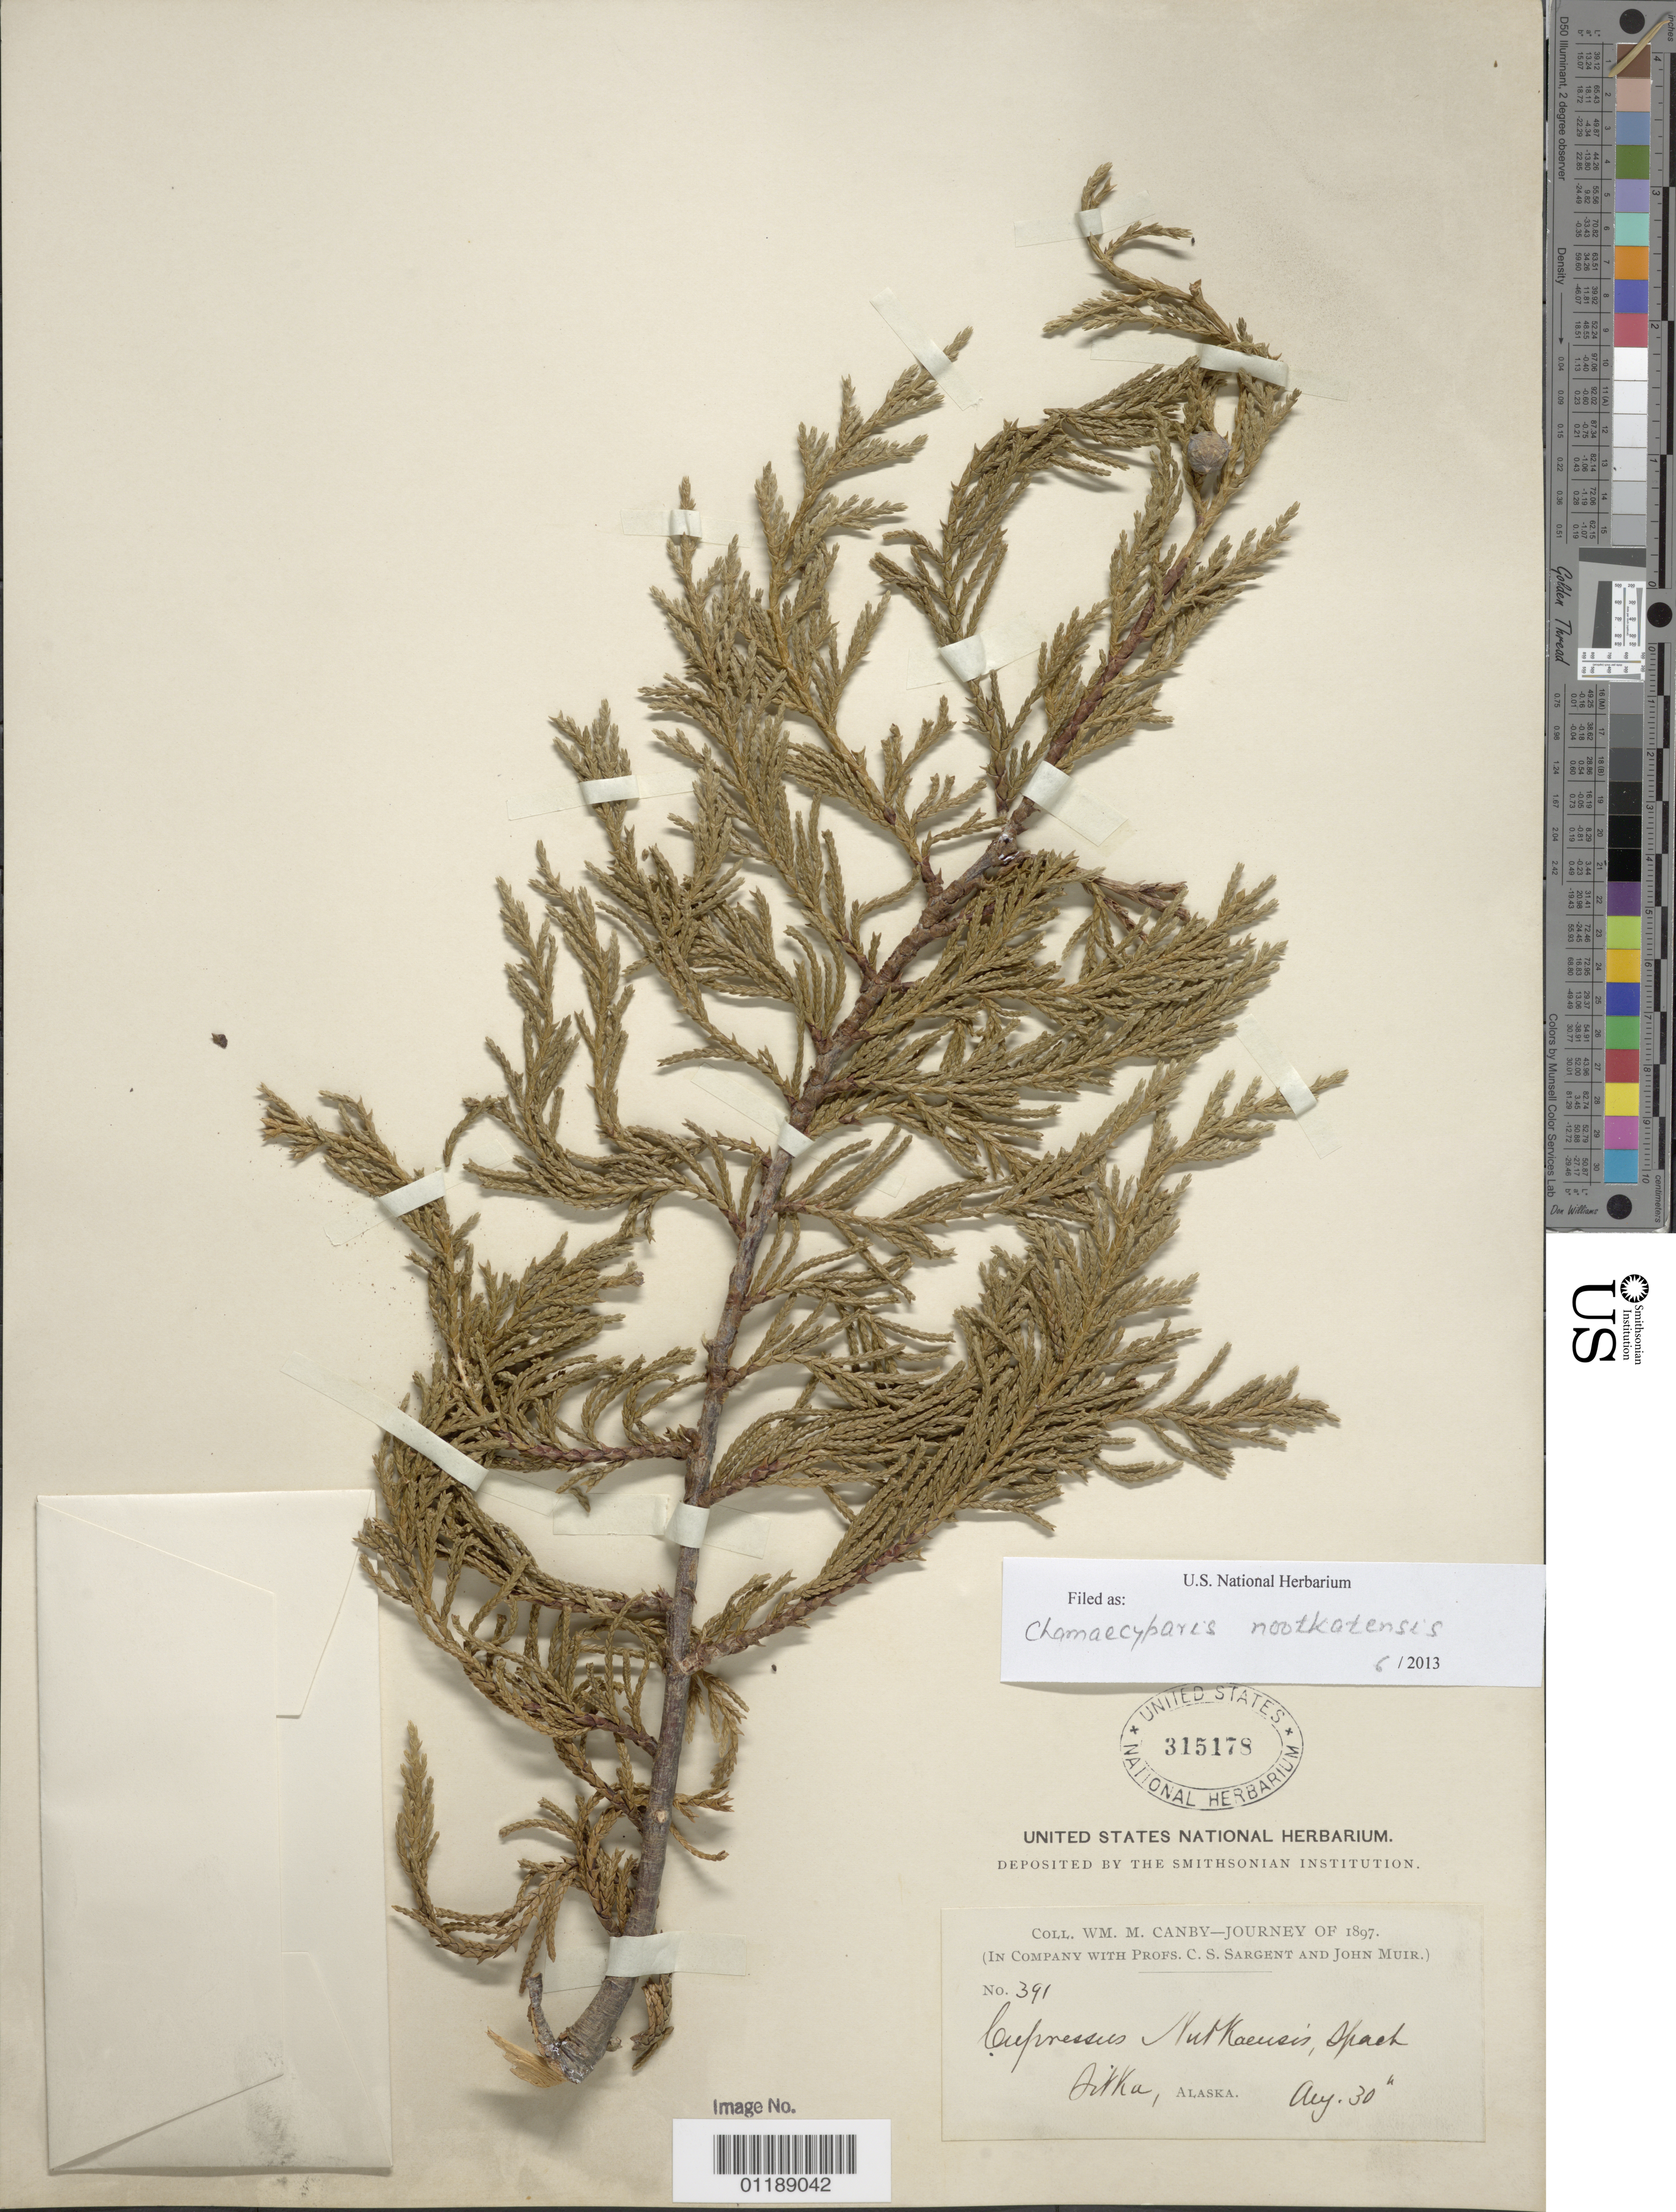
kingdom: Plantae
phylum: Tracheophyta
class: Pinopsida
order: Pinales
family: Cupressaceae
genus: Chamaecyparis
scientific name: Chamaecyparis nootkatensis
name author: (D. Don) Spach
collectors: W. M. Canby, C. S. Sargent & J. Muir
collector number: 391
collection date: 1897-08-30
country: United States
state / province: Alaska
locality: Sitka.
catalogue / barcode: US 315178